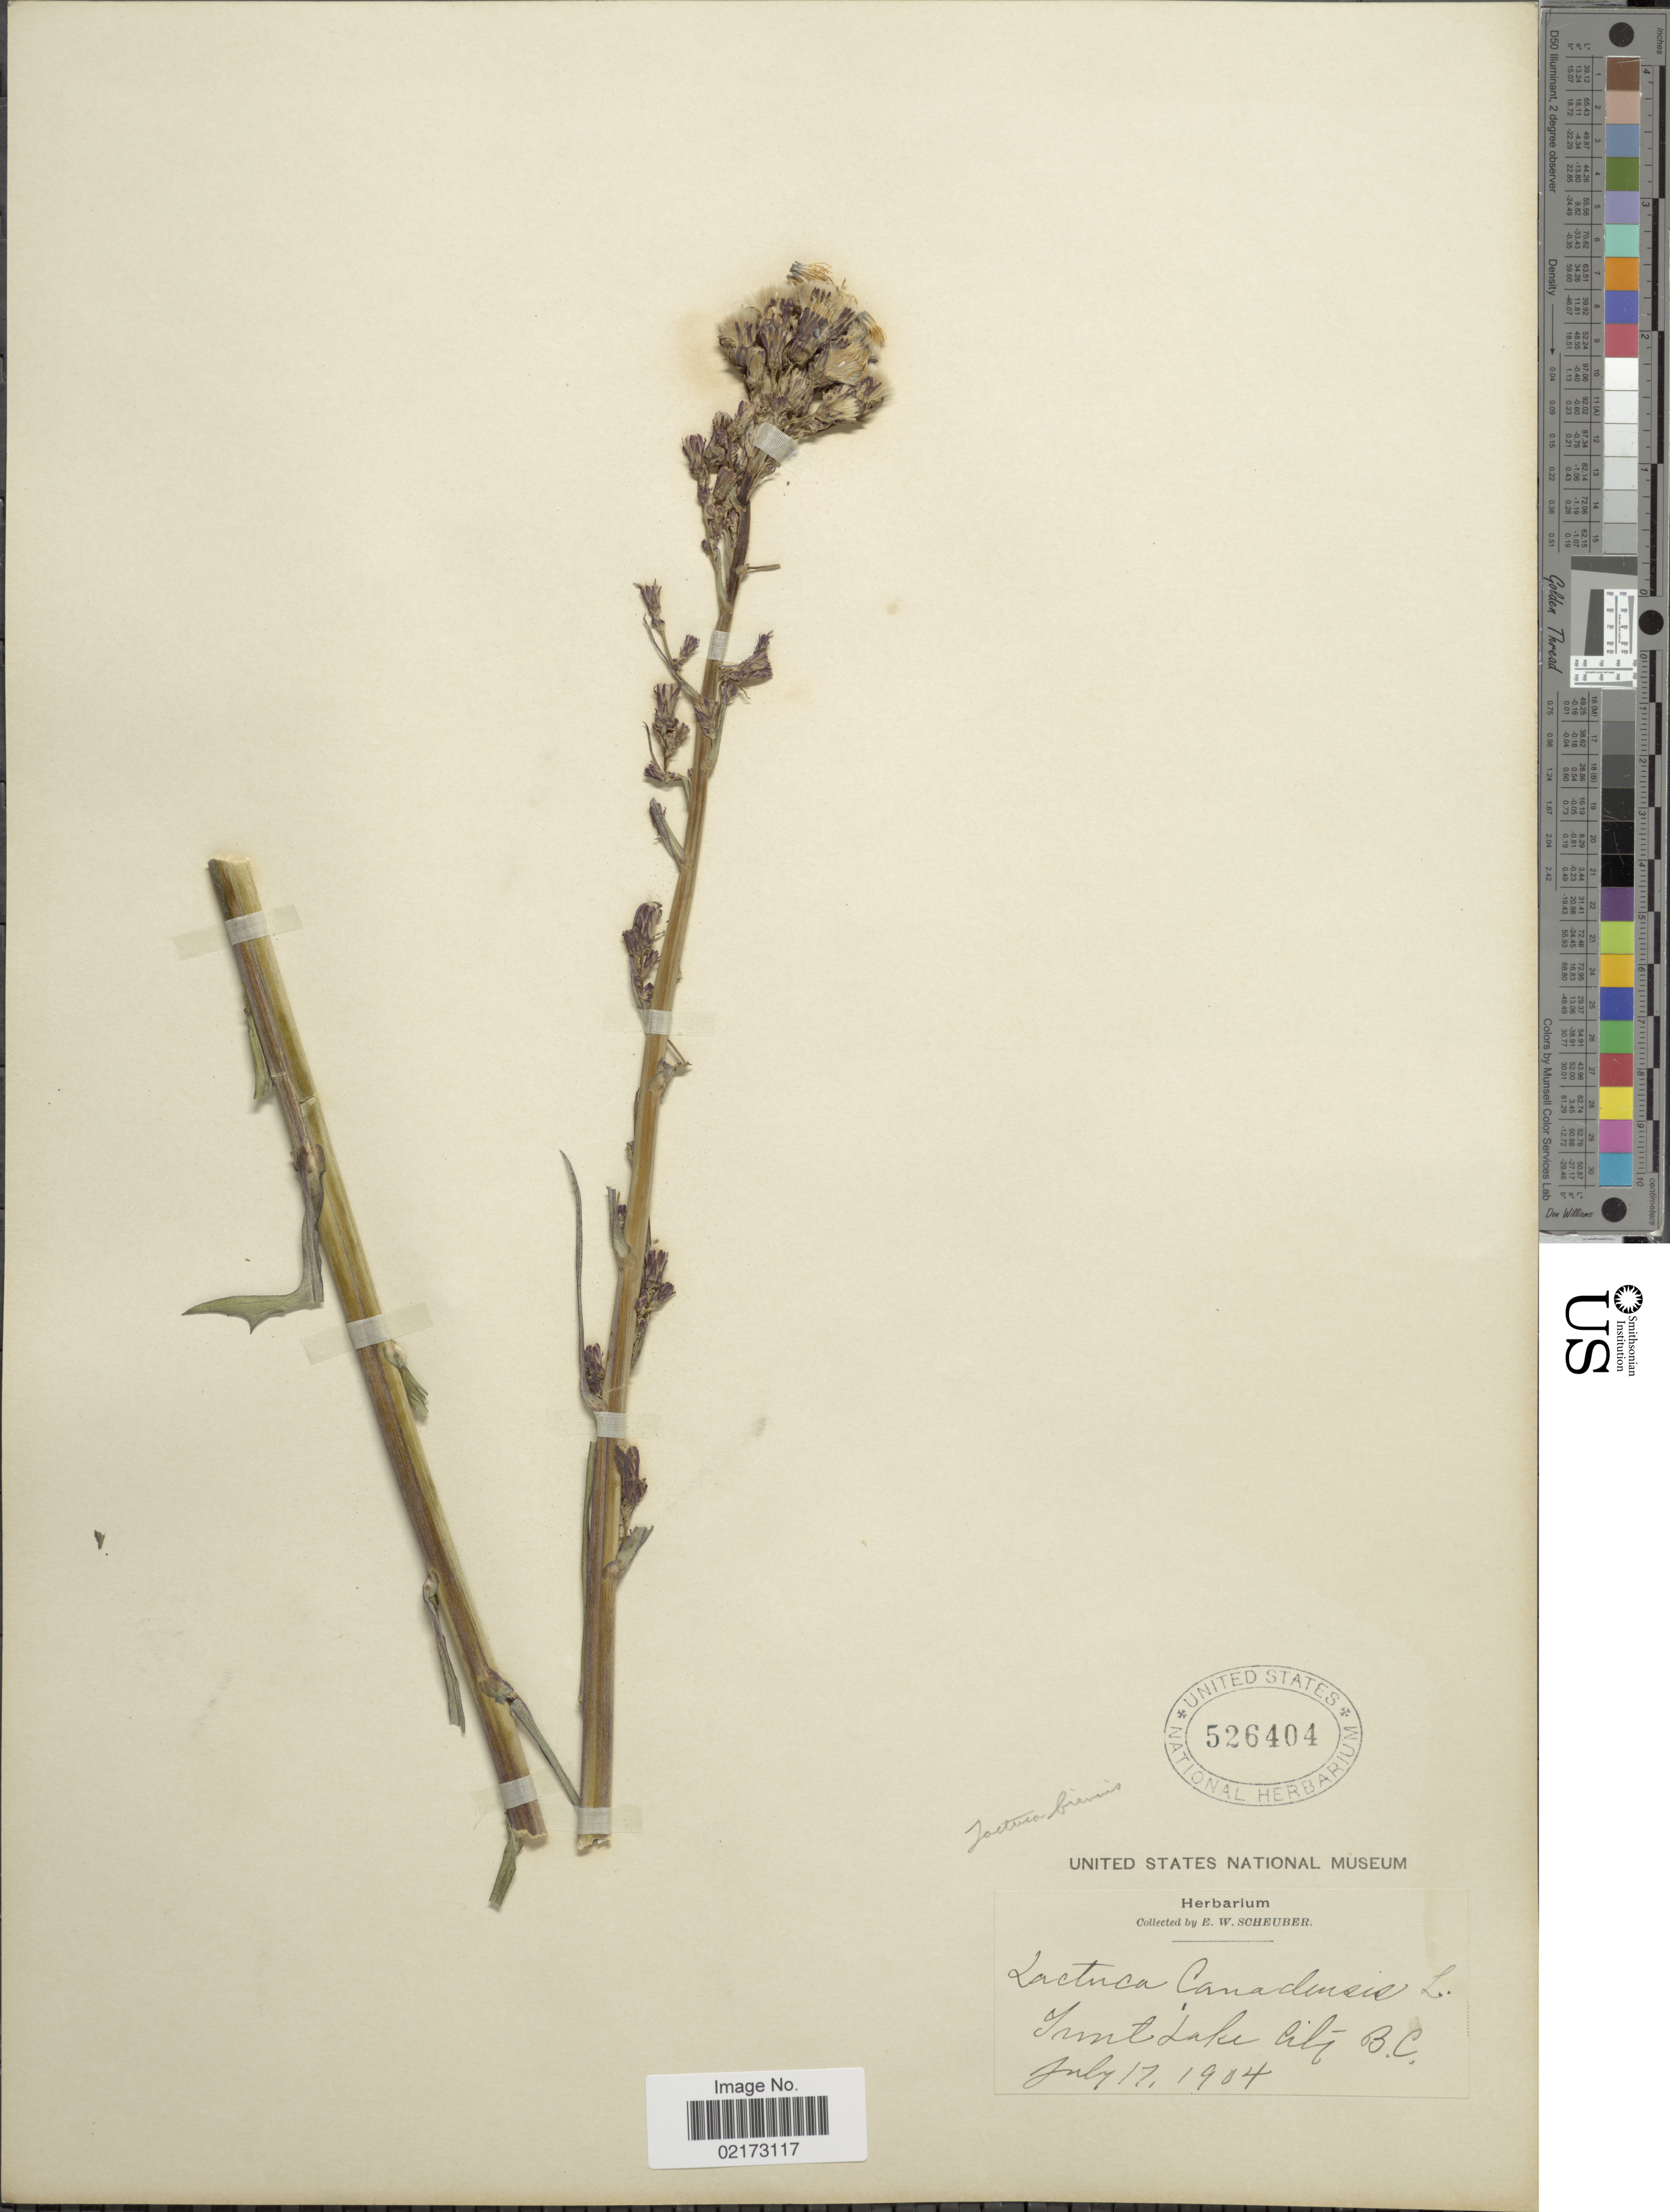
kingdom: Plantae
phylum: Tracheophyta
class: Magnoliopsida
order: Asterales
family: Asteraceae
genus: Lactuca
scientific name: Lactuca floridana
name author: (L.) Gaertn.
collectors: E. Scheuber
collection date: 1904-07-17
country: Canada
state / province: British Columbia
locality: Trout Lake City, B. C.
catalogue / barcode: US 526404